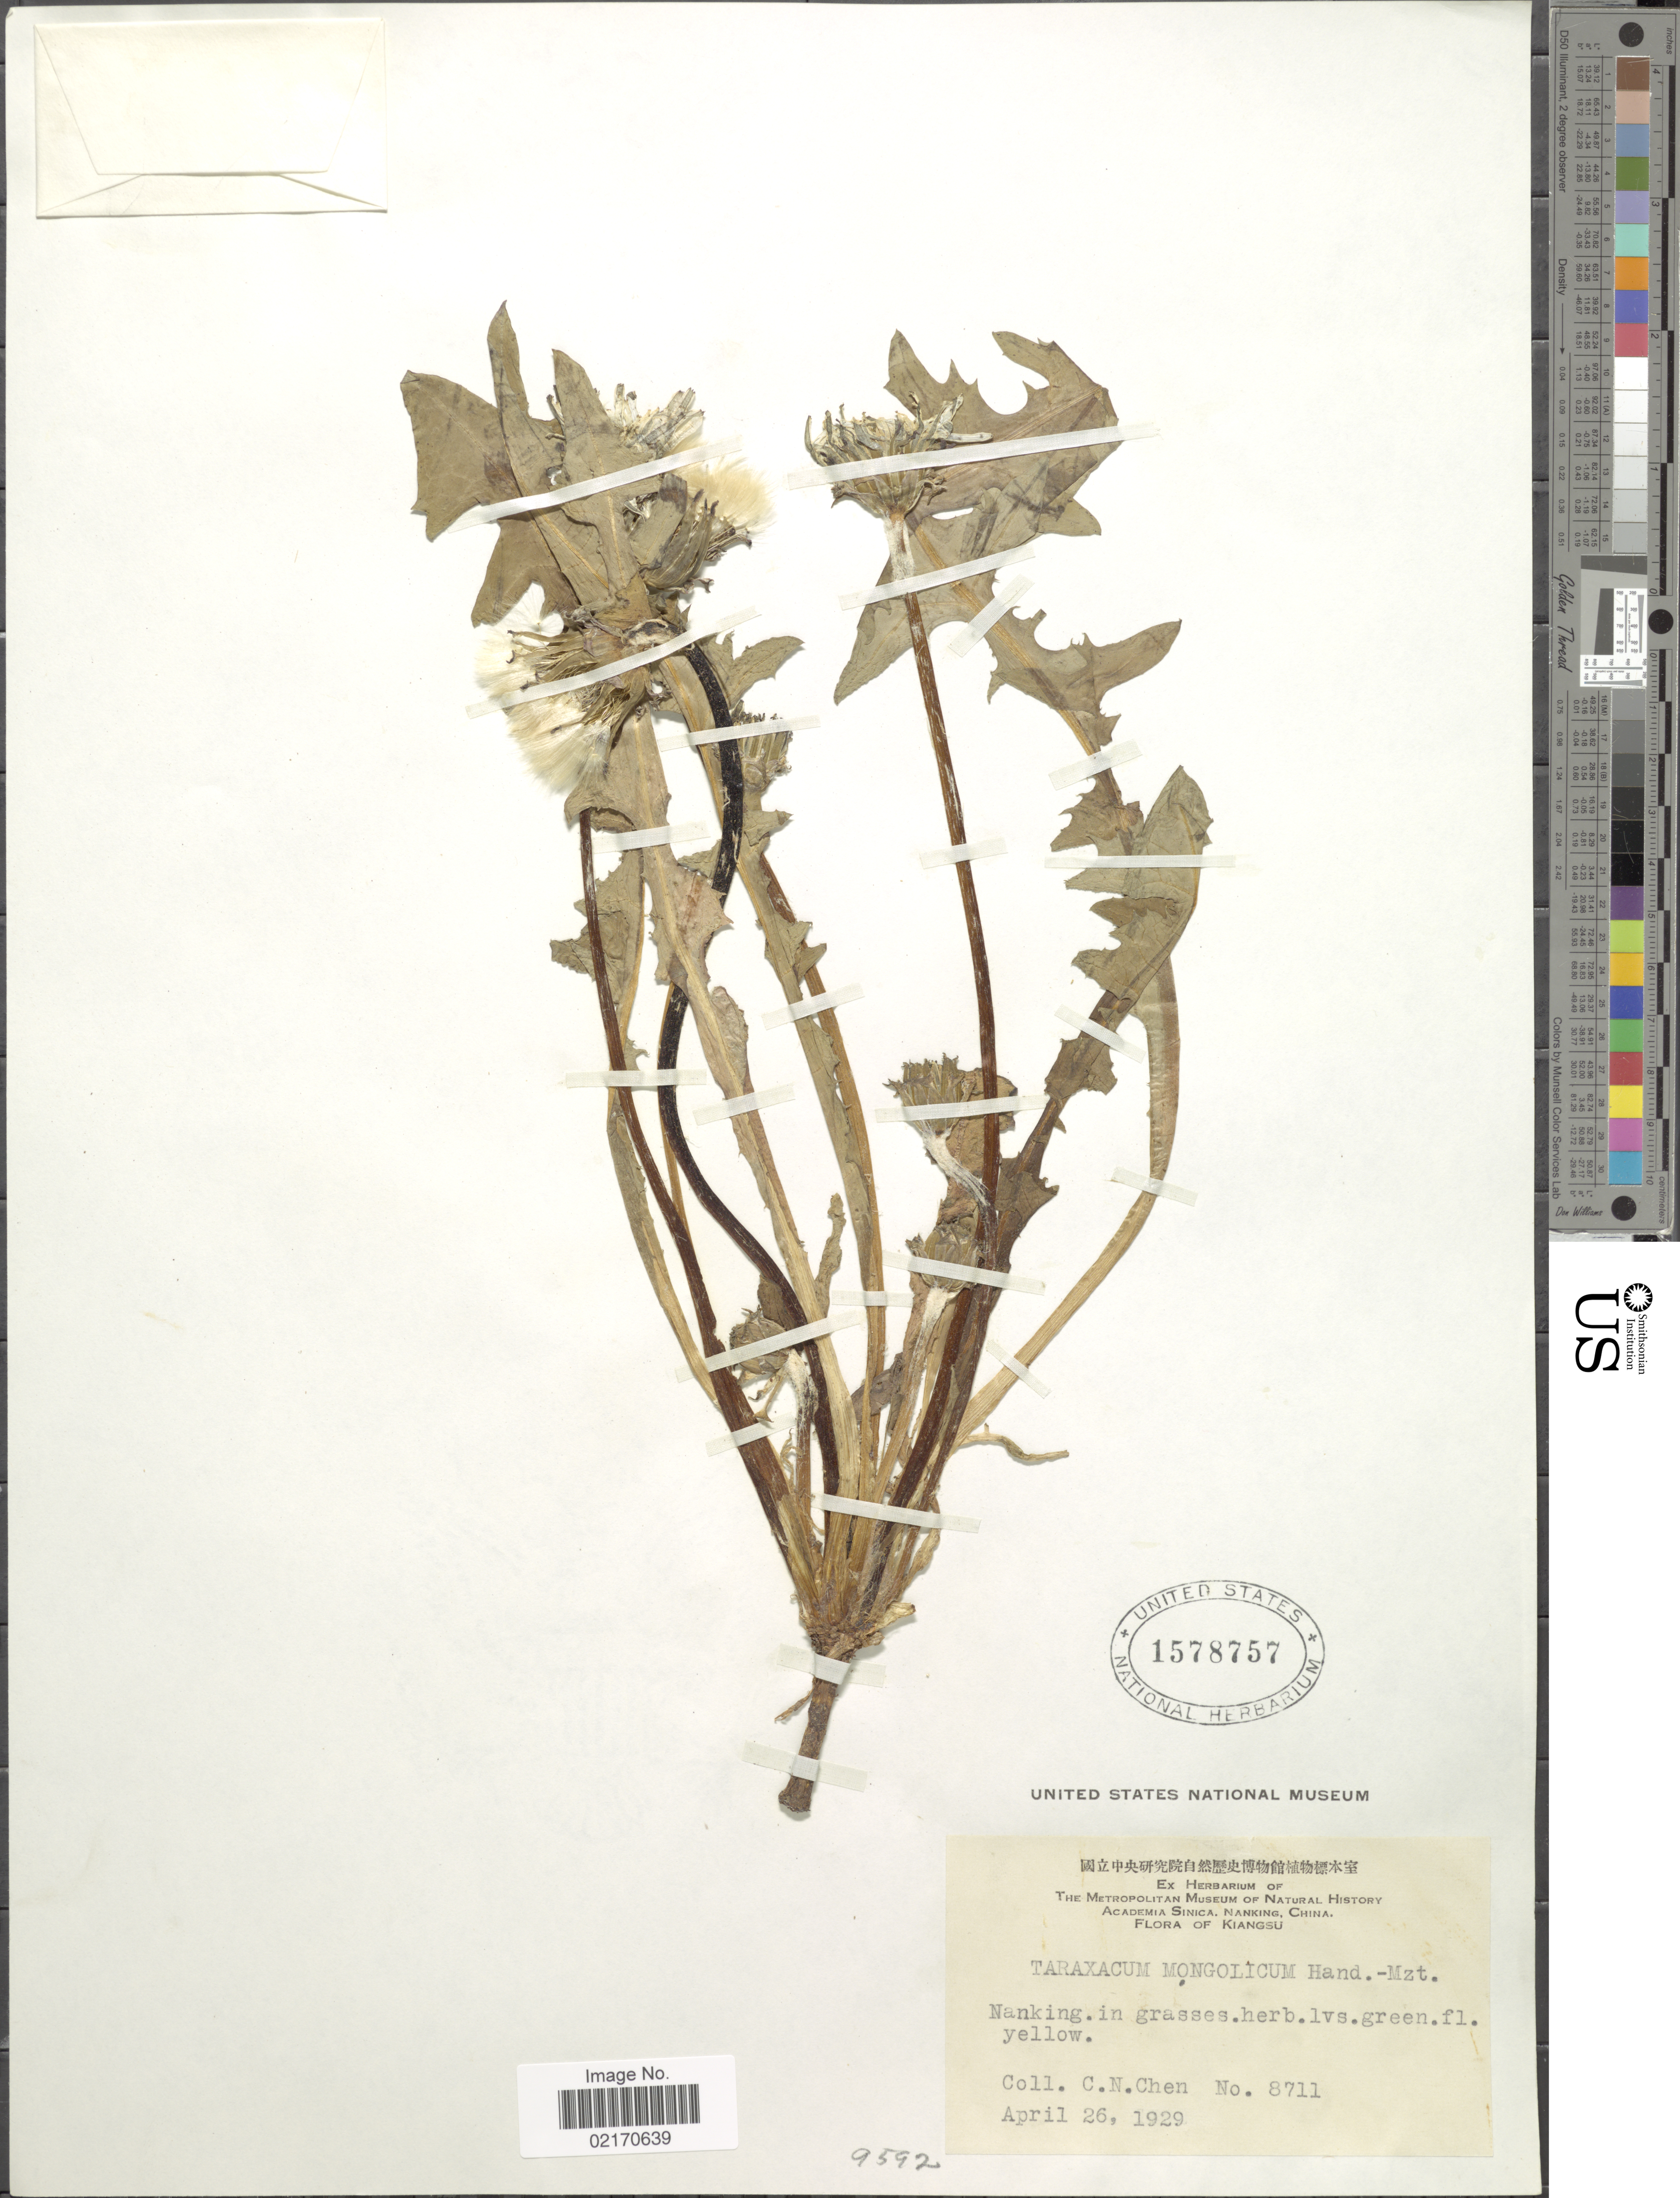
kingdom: Plantae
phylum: Tracheophyta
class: Magnoliopsida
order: Asterales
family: Asteraceae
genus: Taraxacum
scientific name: Taraxacum mongolicum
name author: Hand.-Mazz.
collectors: C. Chen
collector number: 8711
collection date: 1929-04-26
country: China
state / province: Jiangsu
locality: Kiangsu, Nanking, in grasses.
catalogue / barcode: US 1578757